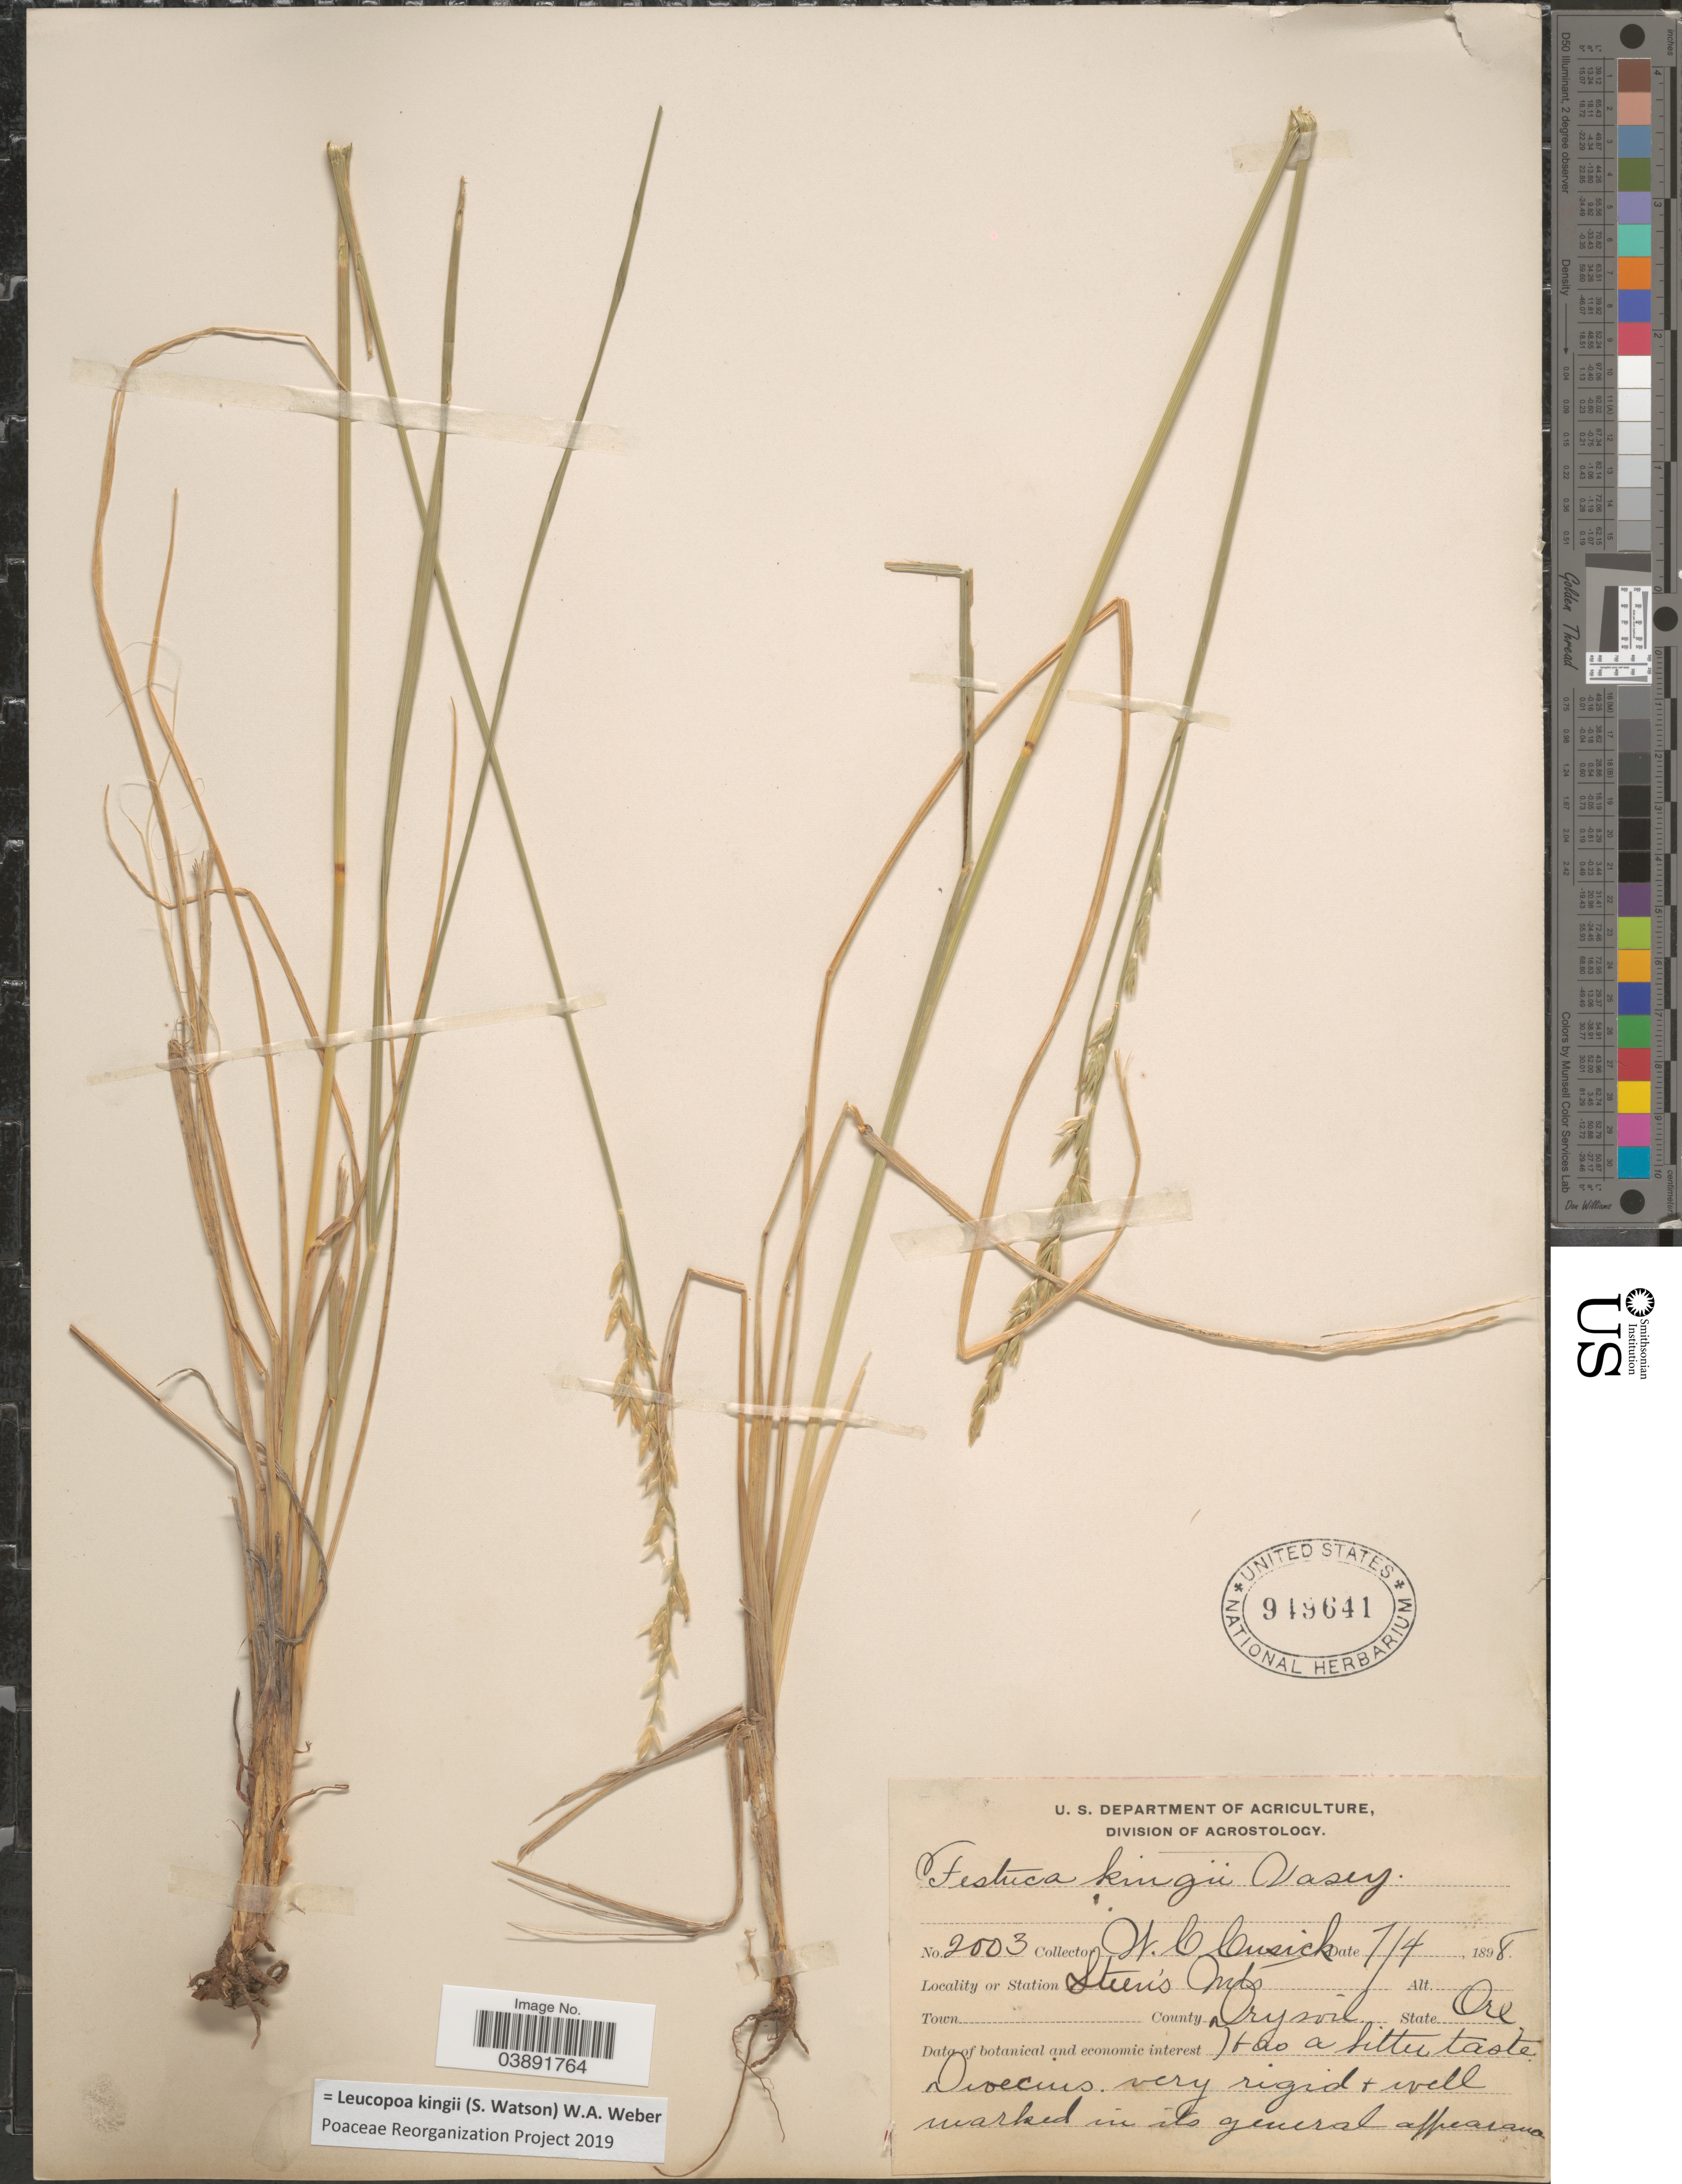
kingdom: Plantae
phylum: Tracheophyta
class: Liliopsida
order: Poales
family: Poaceae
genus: Hesperochloa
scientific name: Hesperochloa kingii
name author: (S. Watson) Rydb.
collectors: W. C. Cusick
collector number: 2003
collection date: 1898-07-04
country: United States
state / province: Oregon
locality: Stein's Mts. County Dry soil.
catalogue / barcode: US 949641